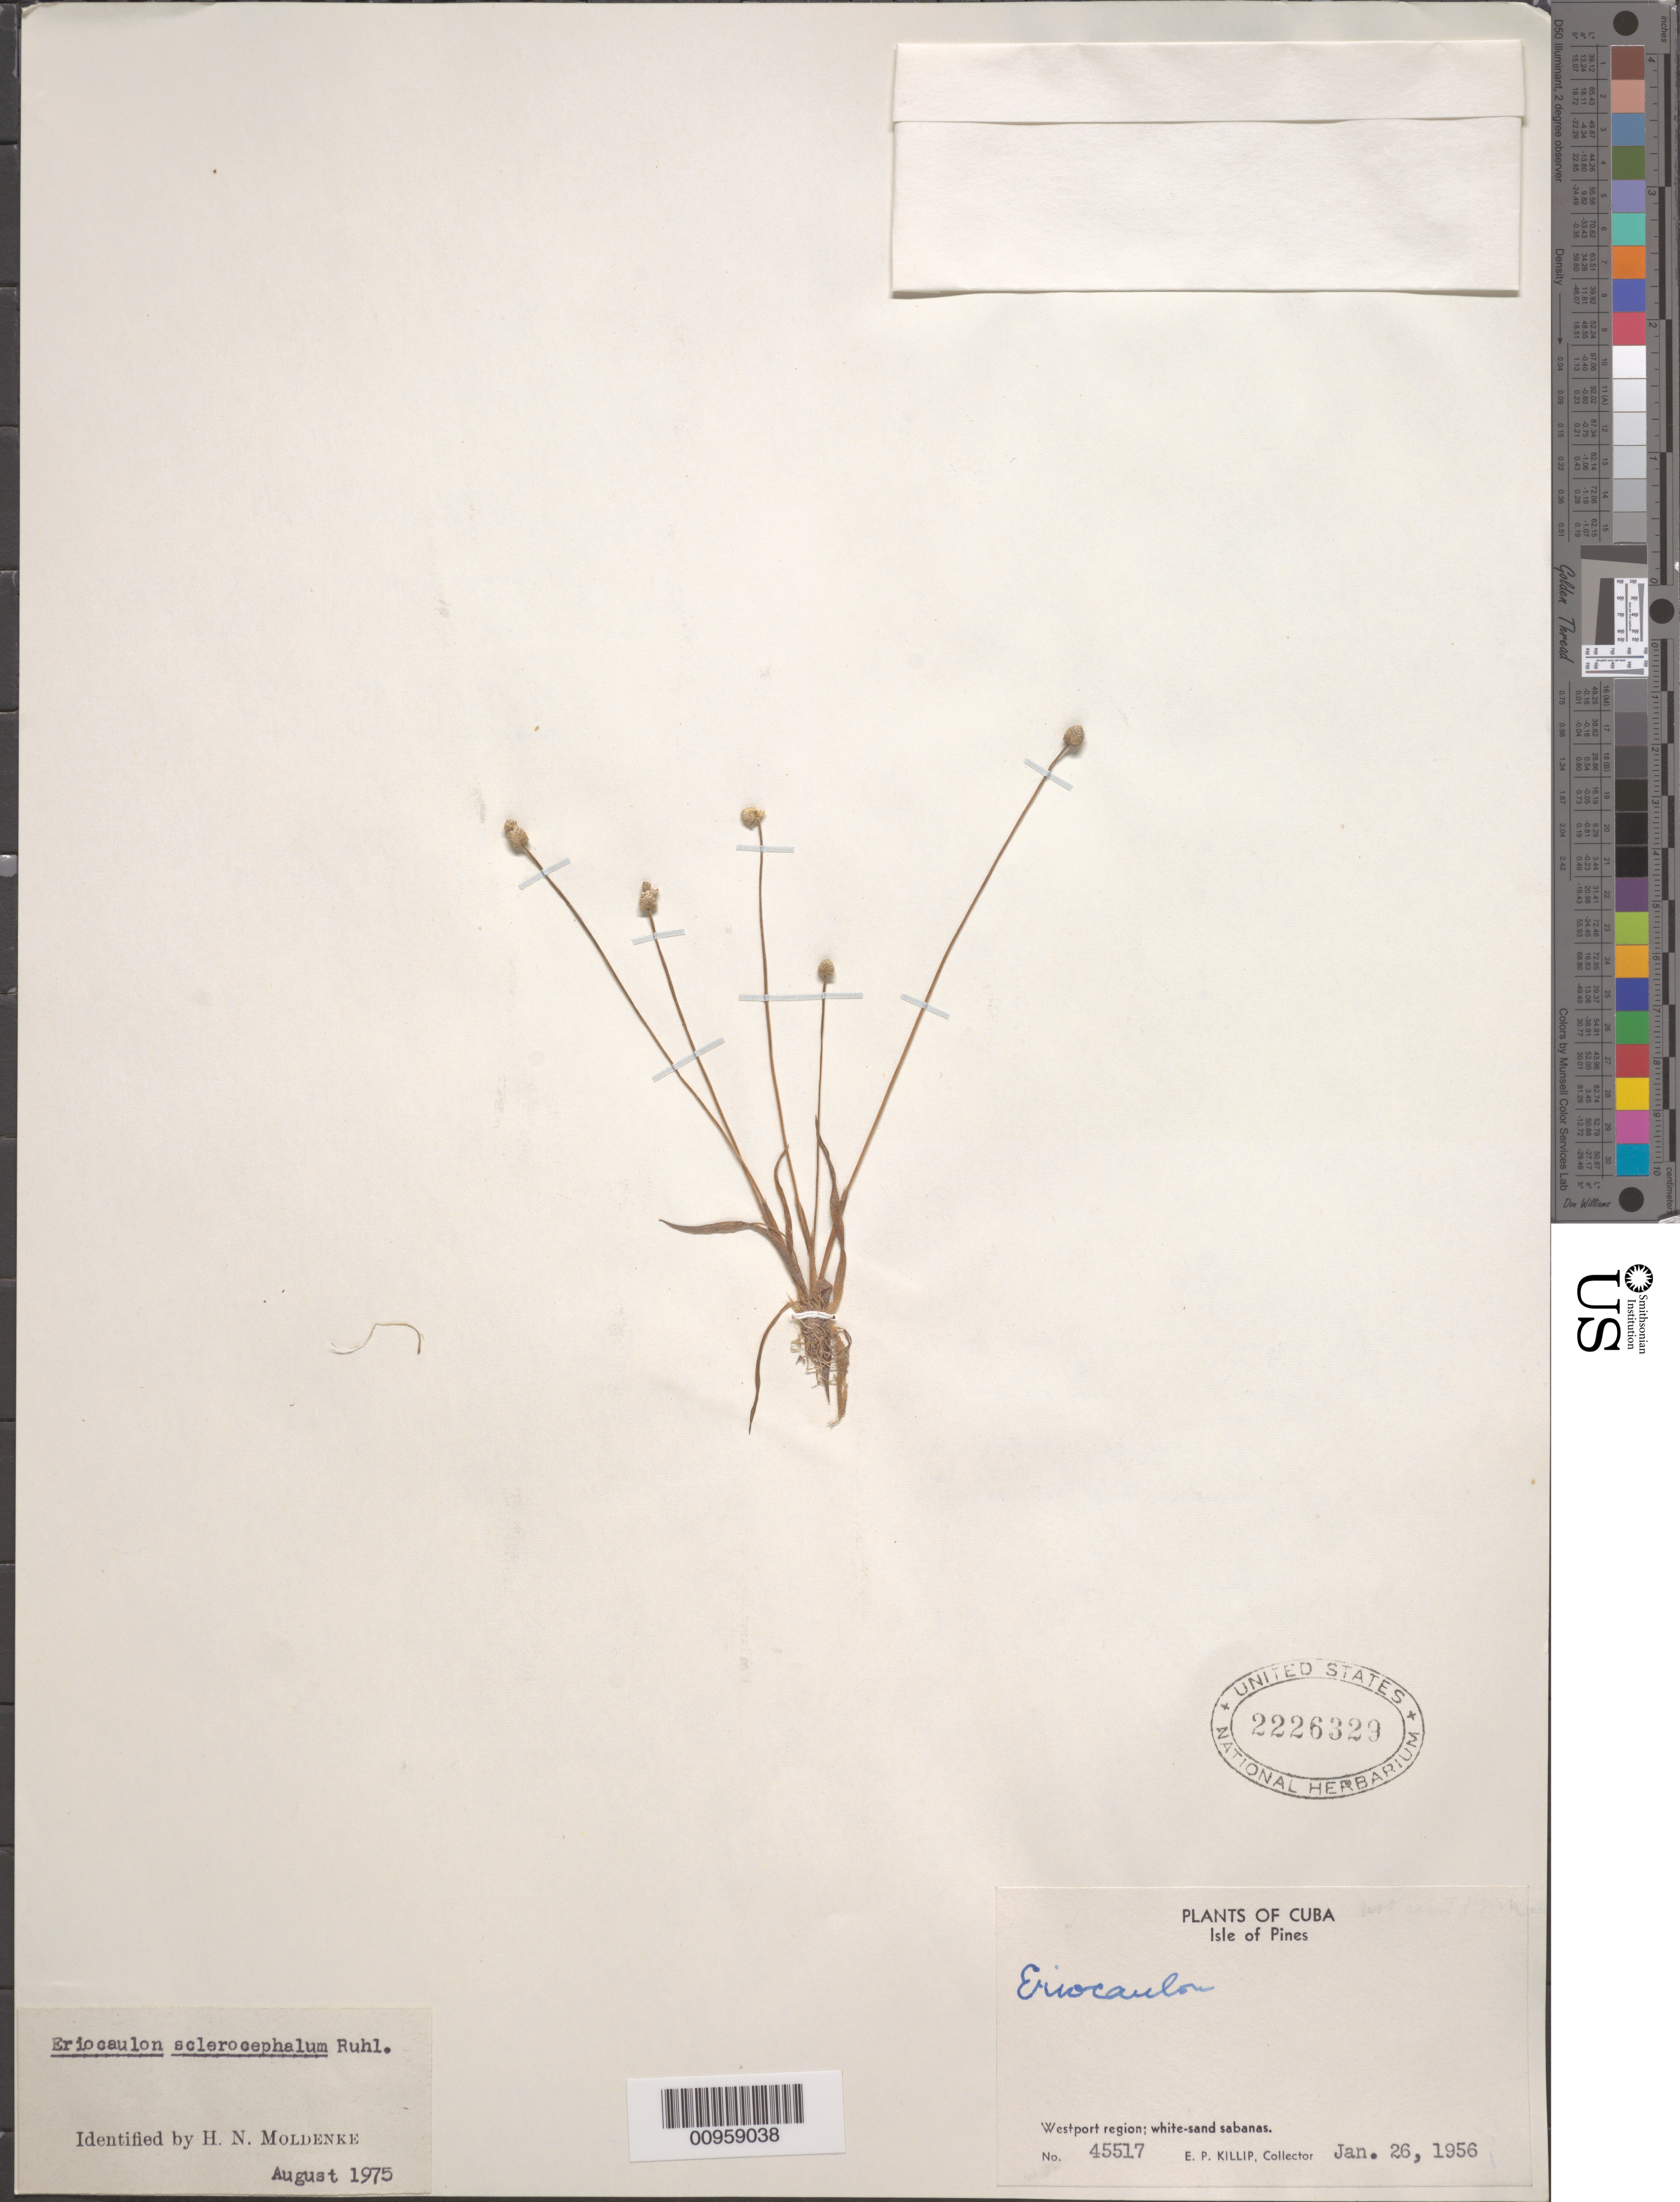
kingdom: Plantae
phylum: Tracheophyta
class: Liliopsida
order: Poales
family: Eriocaulaceae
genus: Eriocaulon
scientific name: Eriocaulon sclerocephalum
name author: Ruhland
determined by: Moldenke, H. N.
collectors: E. P. Killip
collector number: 45517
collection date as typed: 26 Jan 1956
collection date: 1956-01-26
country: Cuba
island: Isla de la Juventud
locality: Westport Region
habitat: White-sand sabanas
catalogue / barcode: US 2226329